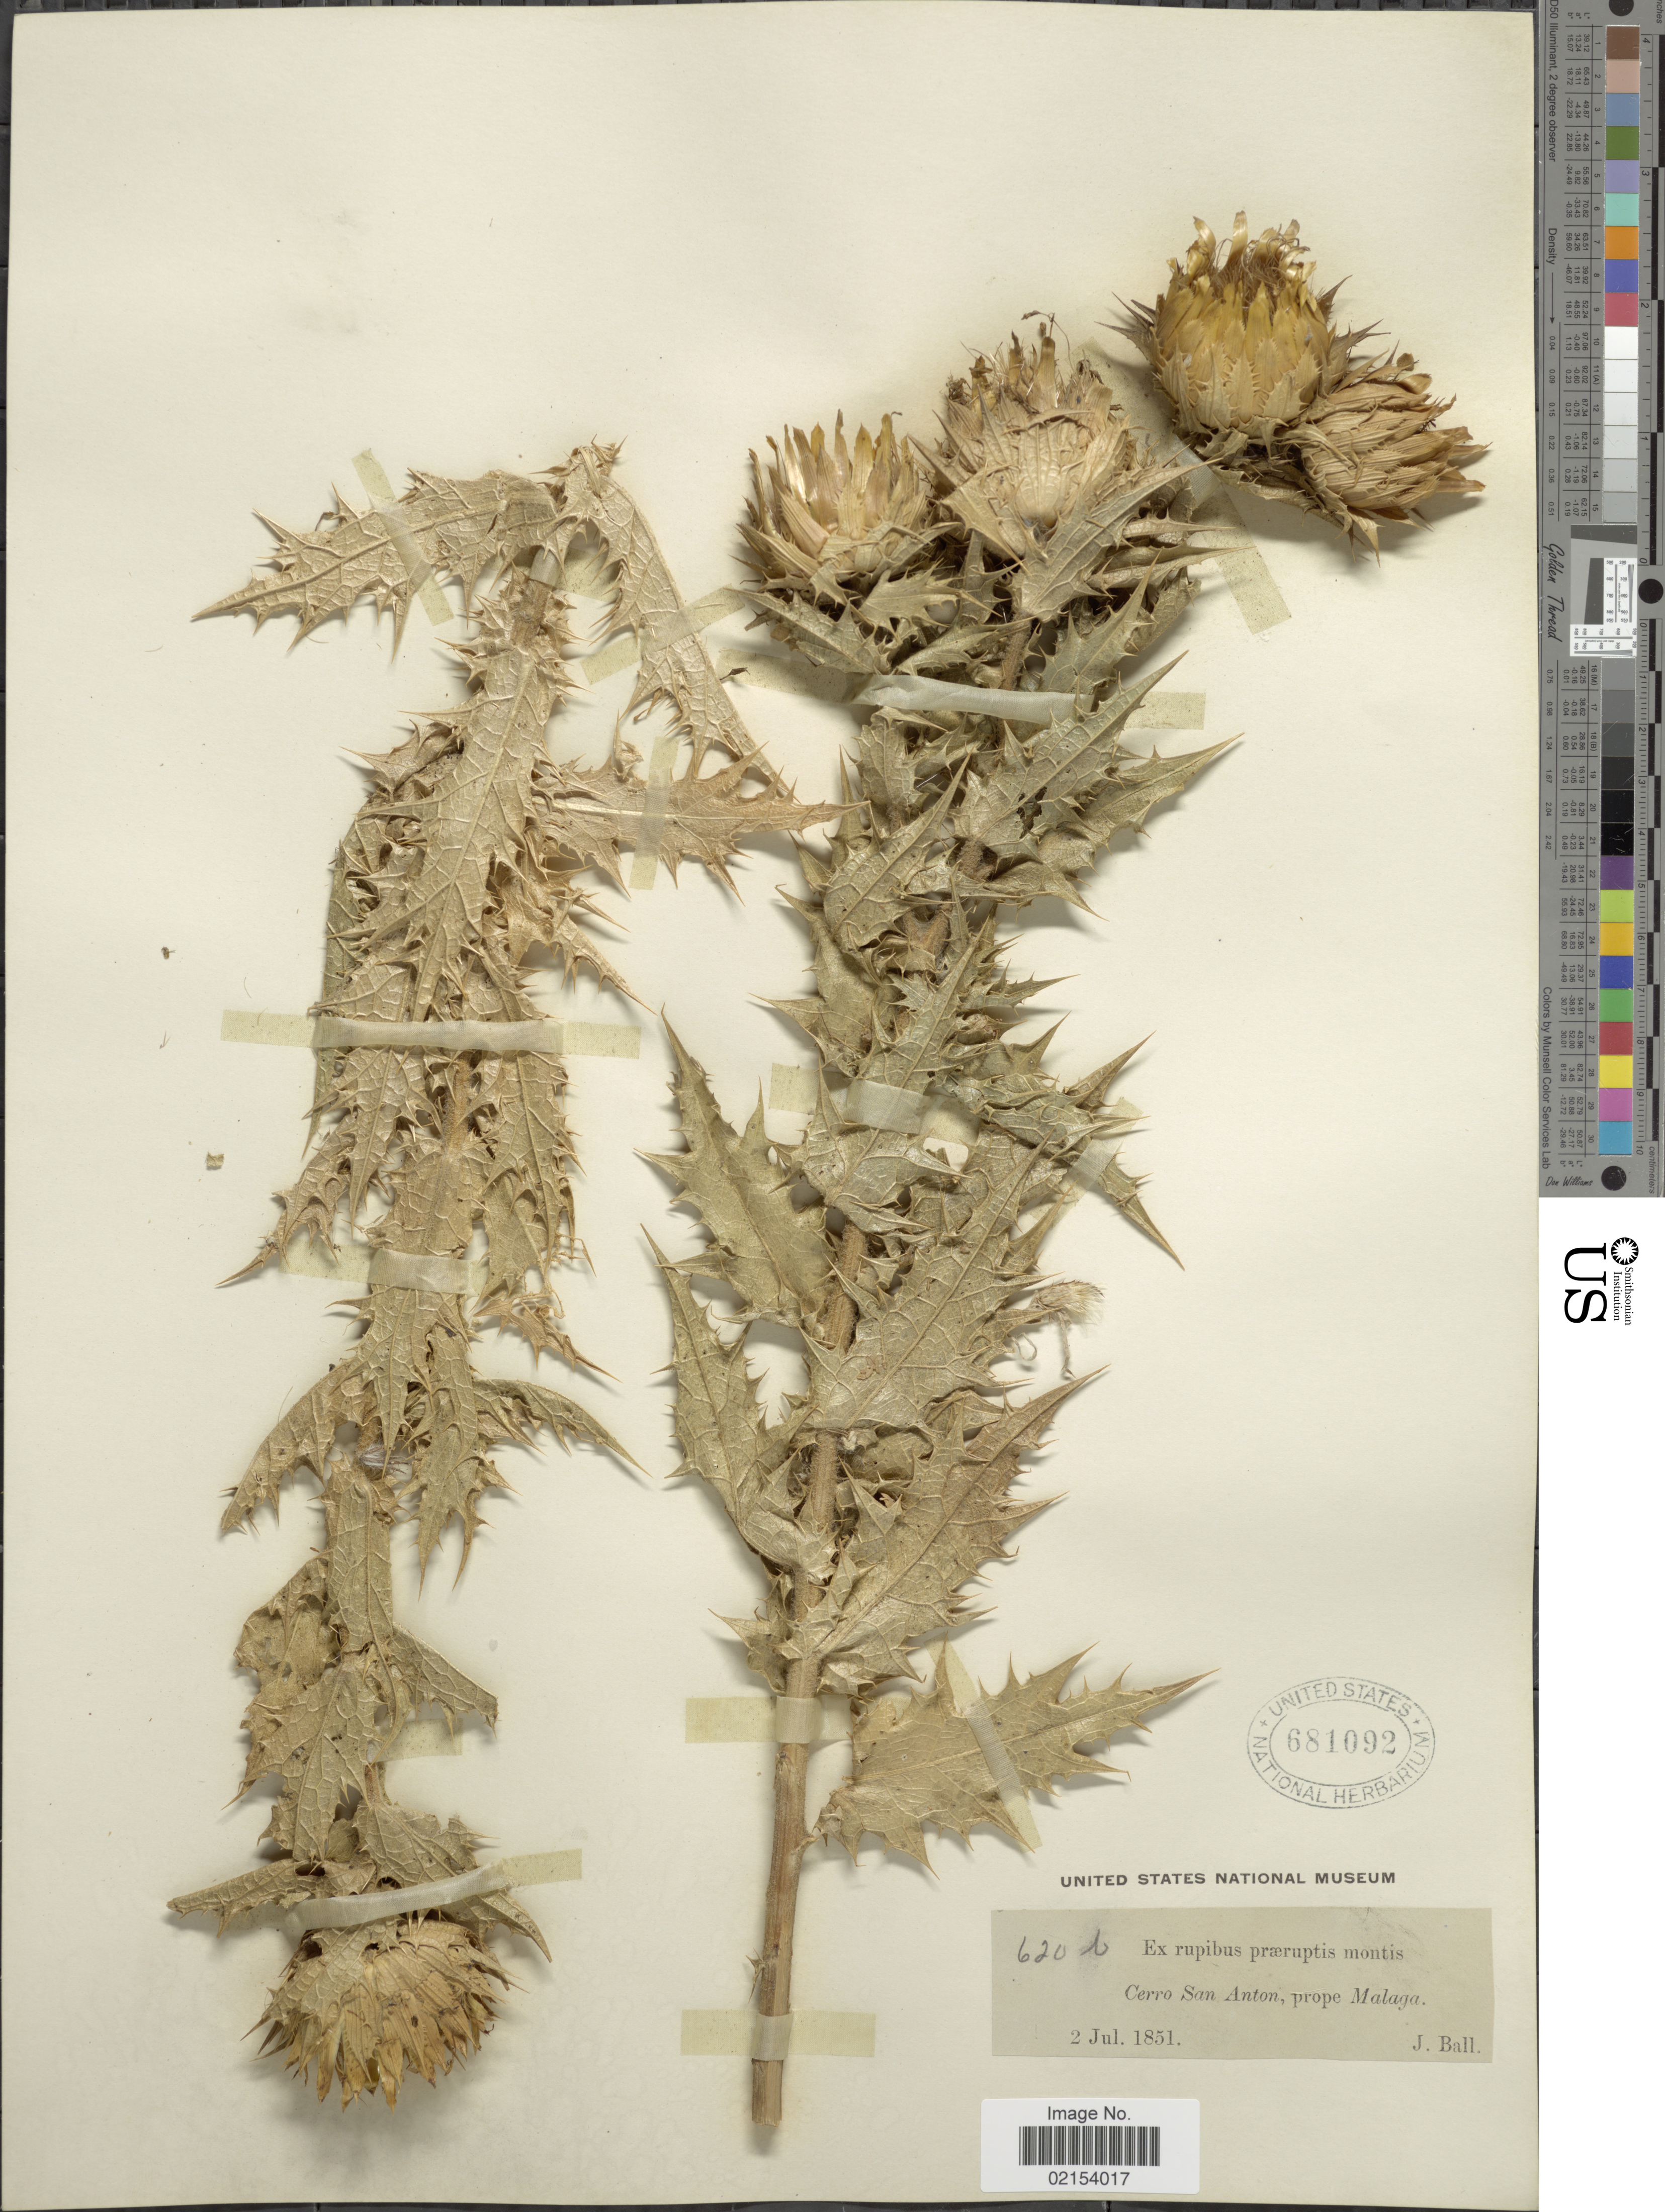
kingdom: Plantae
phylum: Tracheophyta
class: Magnoliopsida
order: Asterales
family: Asteraceae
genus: Atractylis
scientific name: Atractylis sp.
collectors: J. Ball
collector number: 620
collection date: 1851-07-02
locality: Cerro San Anton, prope Malaga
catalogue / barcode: US 681092